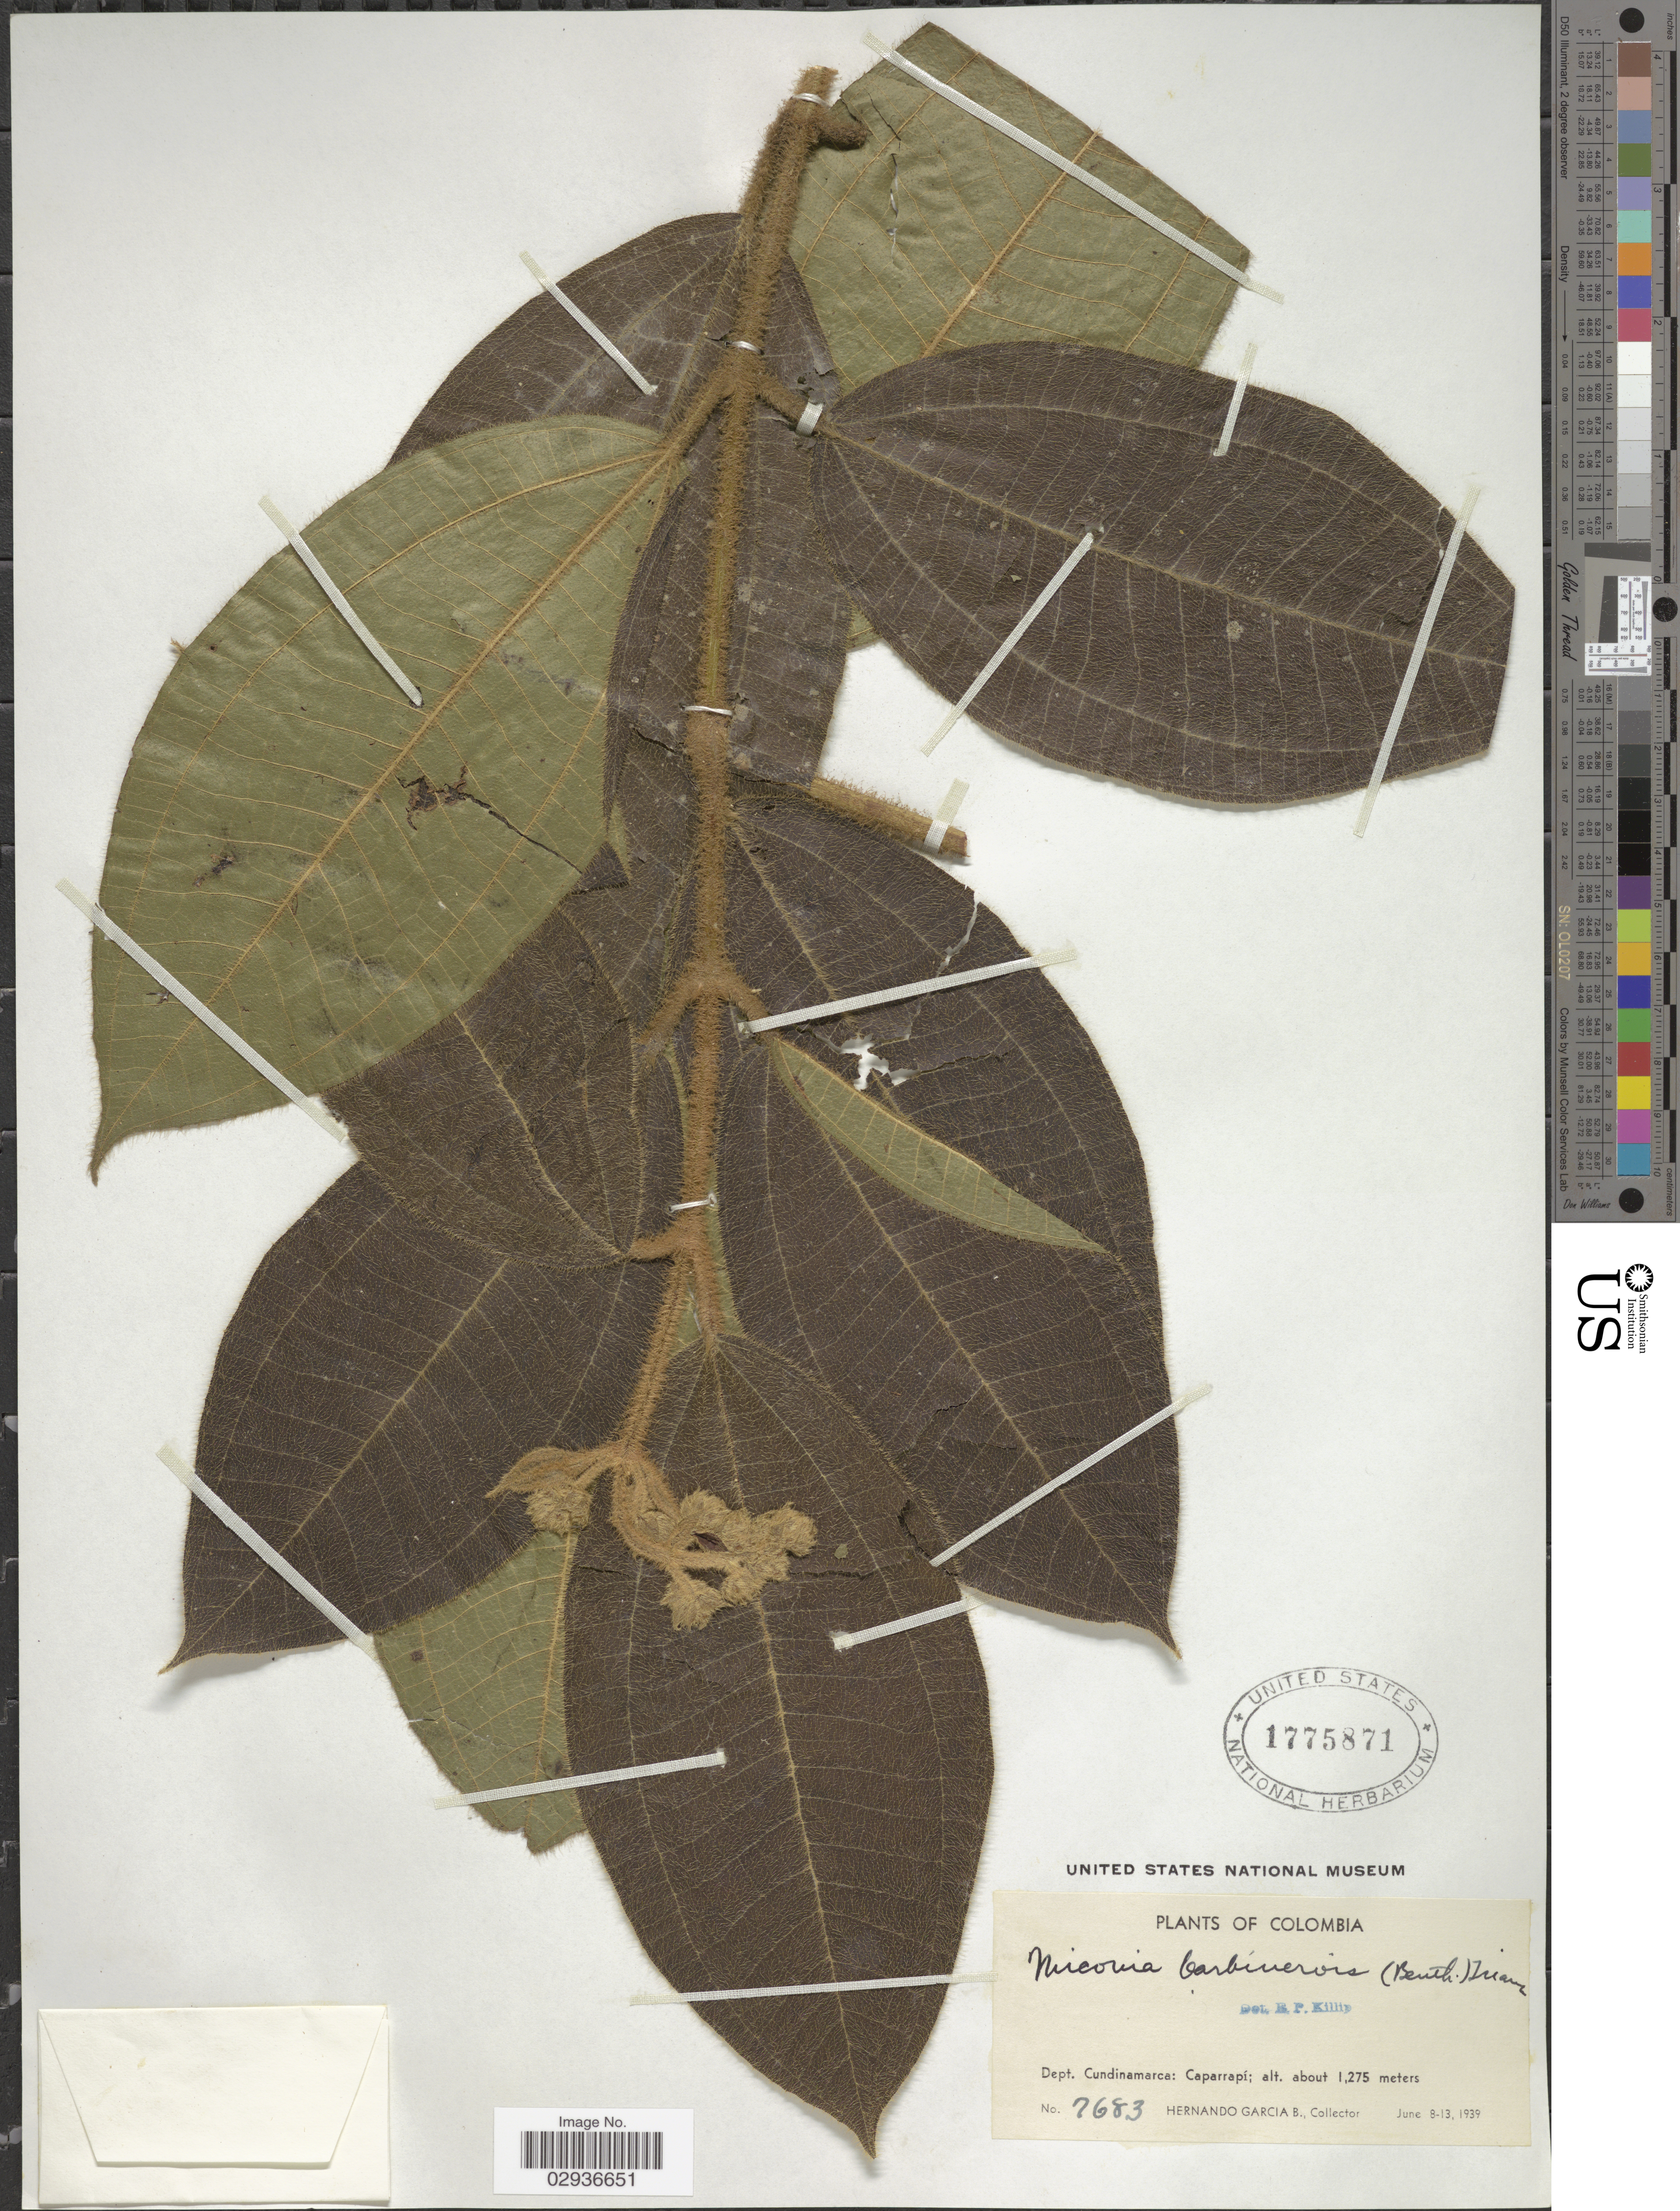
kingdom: Plantae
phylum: Tracheophyta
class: Magnoliopsida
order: Myrtales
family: Melastomataceae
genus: Miconia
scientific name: Miconia barbinervis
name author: (Benth.) Triana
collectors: H. García Barriga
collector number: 7683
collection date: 1939-06-08/1939-06-13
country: Colombia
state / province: Cundinamarca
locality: Dept. Cundinamarca: Caparrapí.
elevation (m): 1275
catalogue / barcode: US 1775871